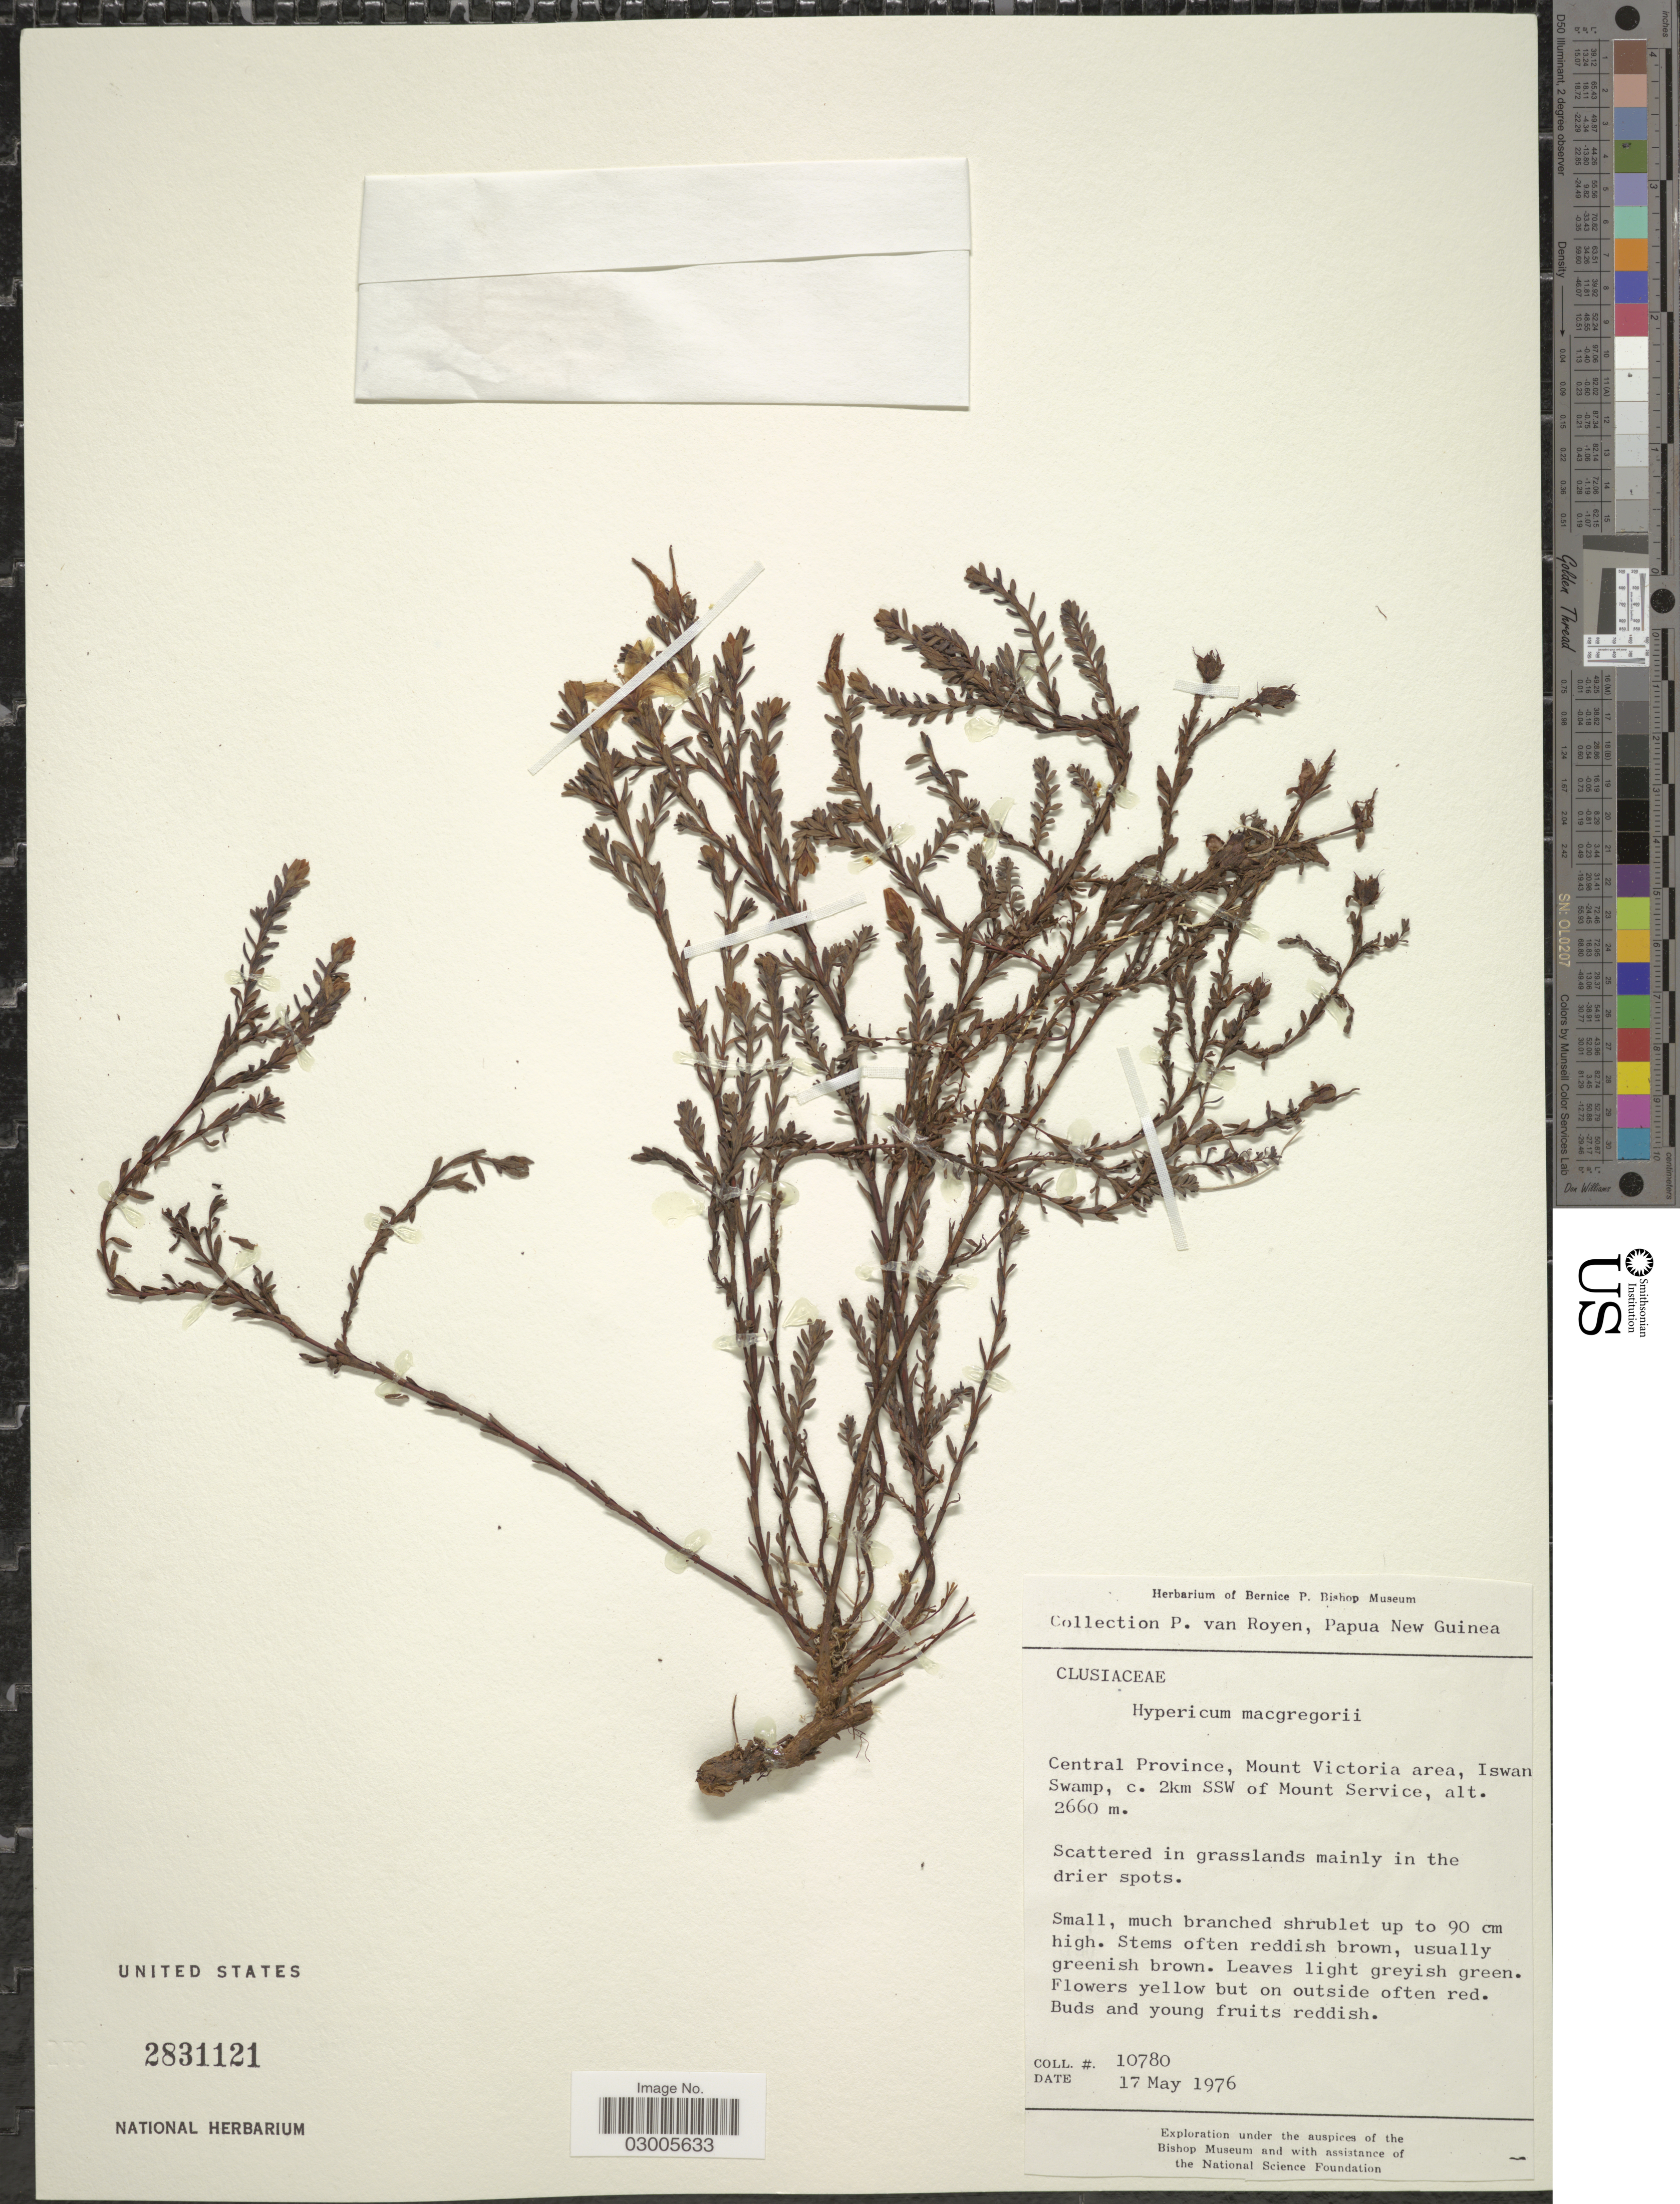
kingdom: Plantae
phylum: Tracheophyta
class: Magnoliopsida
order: Malpighiales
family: Hypericaceae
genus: Hypericum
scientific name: Hypericum macgregorii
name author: F. Muell.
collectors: P. van Royen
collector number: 10780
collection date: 1976-05-17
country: Papua New Guinea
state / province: Central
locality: Central Province, Mount Victoria area, Iswan Swamp, c. 2km SSW of Mount Service.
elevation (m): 2660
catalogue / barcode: US 2831121